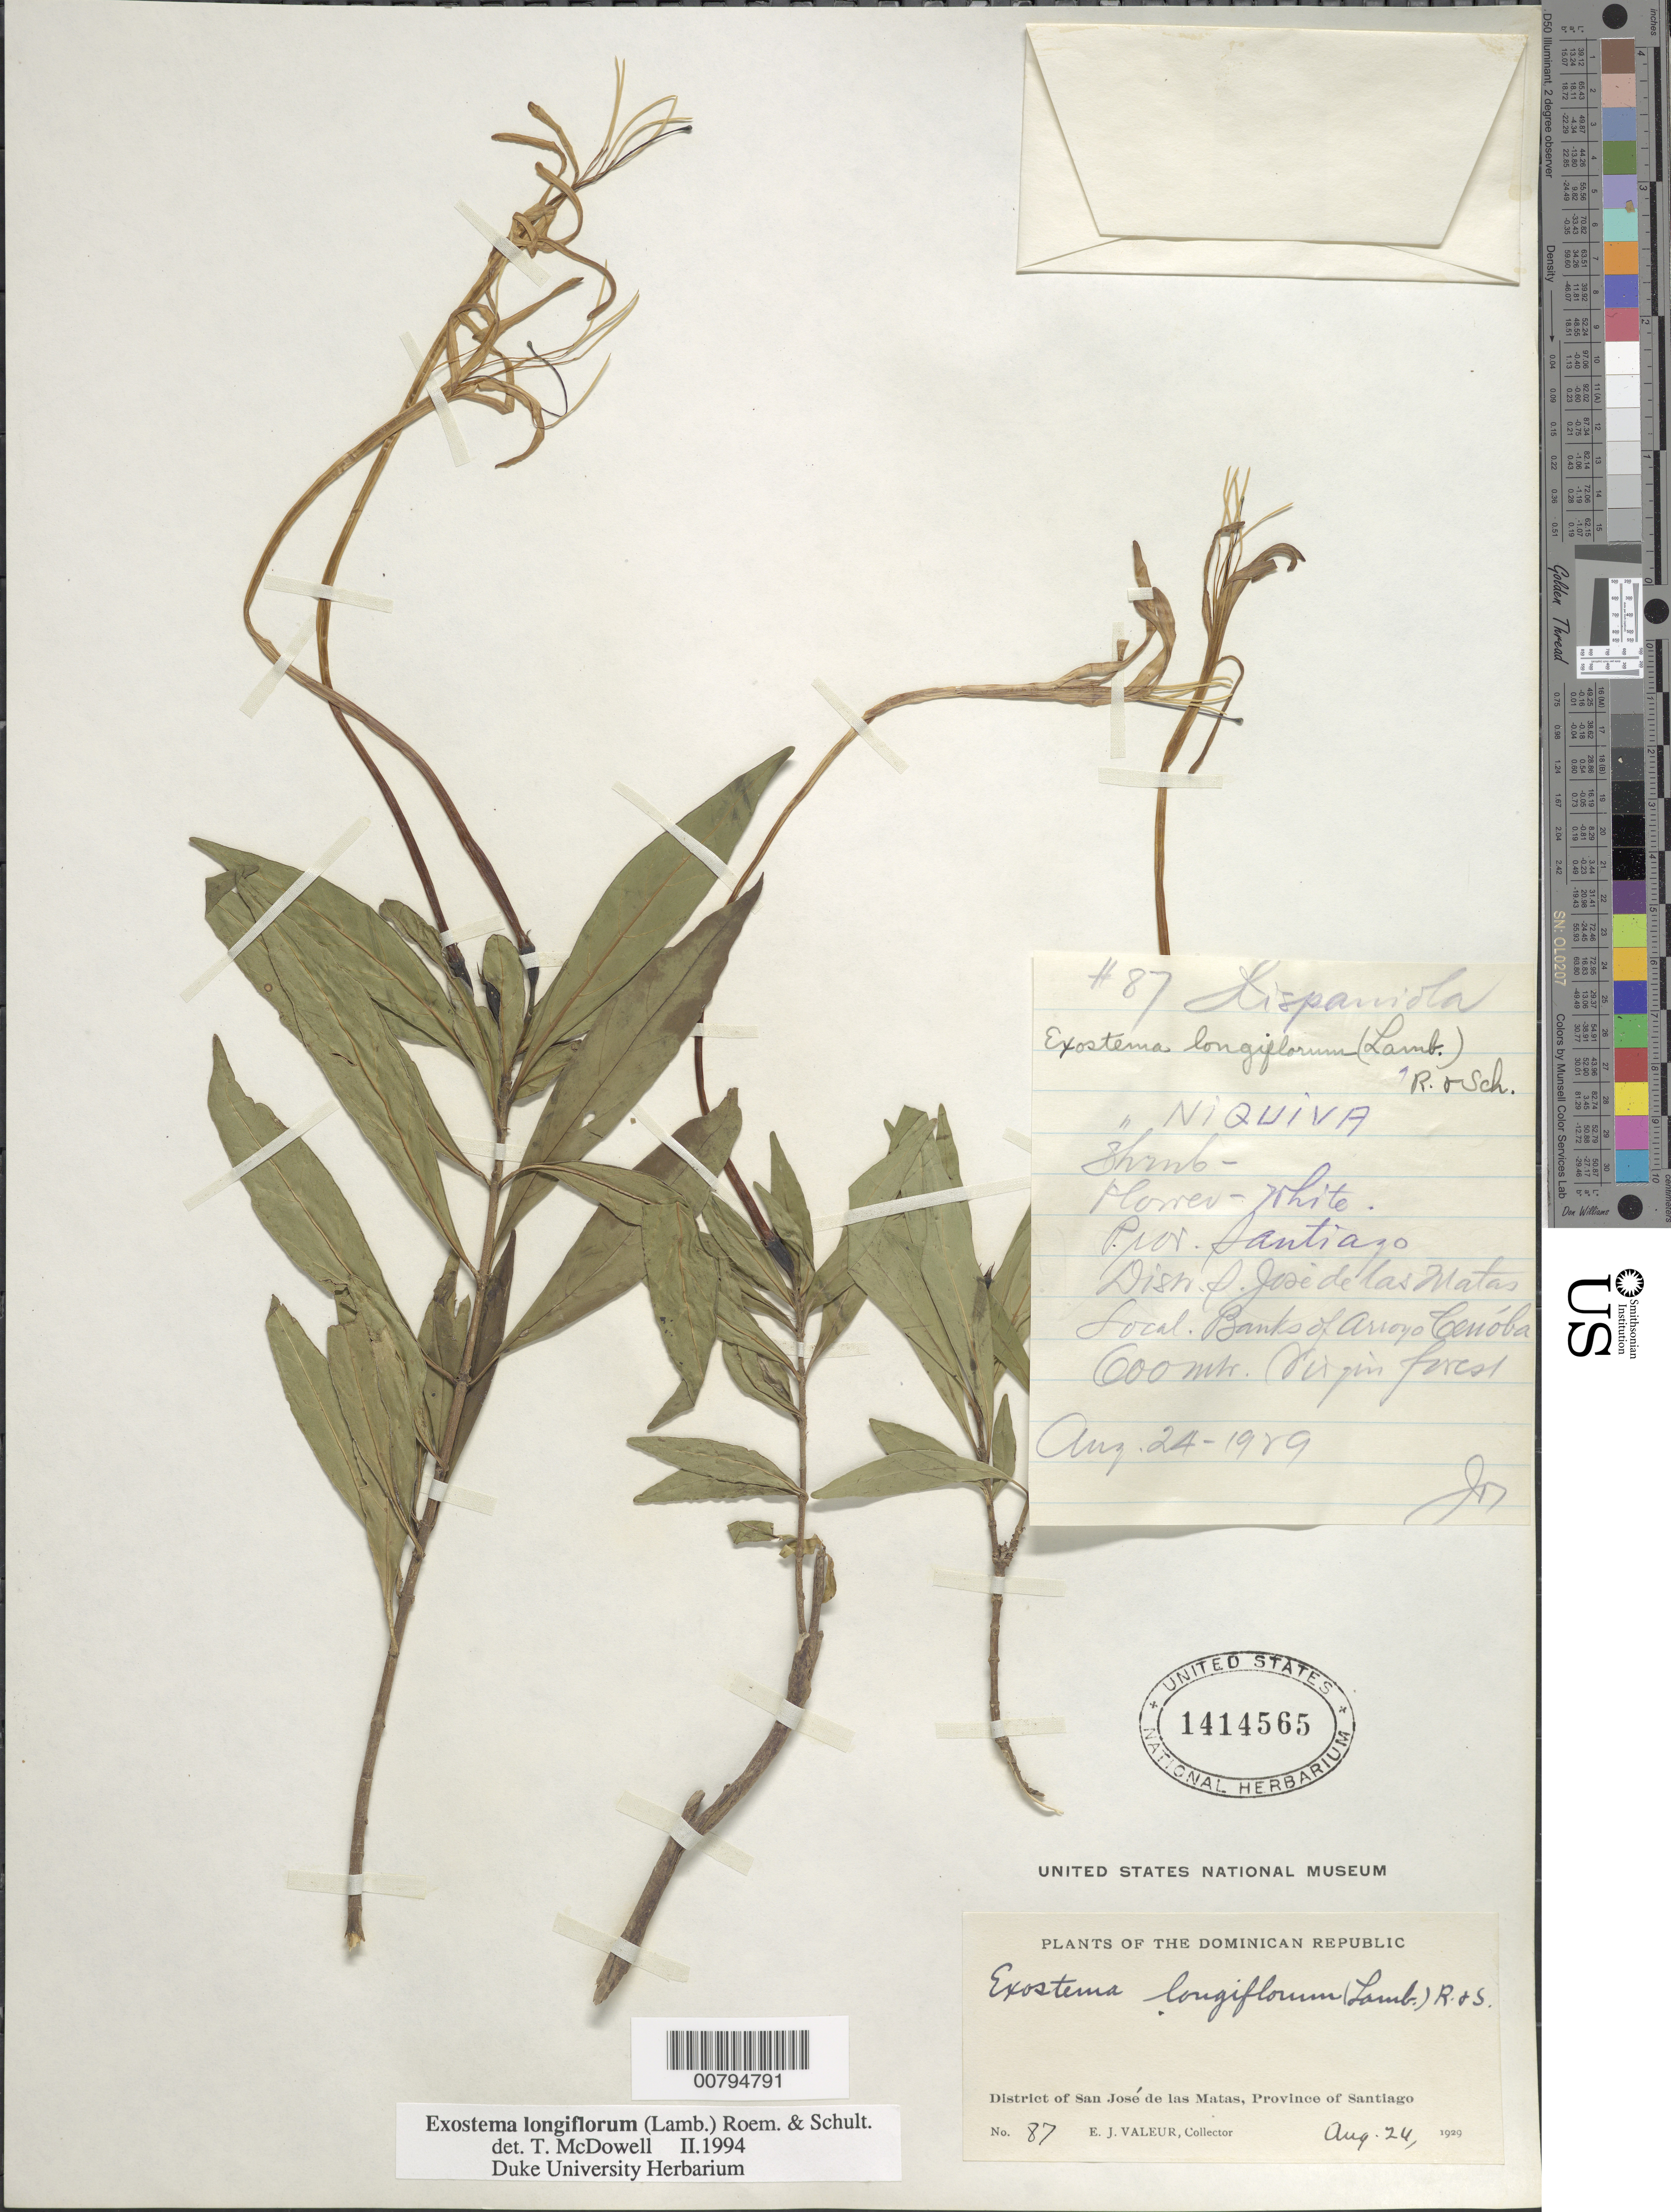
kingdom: Plantae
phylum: Tracheophyta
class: Magnoliopsida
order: Gentianales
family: Rubiaceae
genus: Exostema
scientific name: Exostema longiflorum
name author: (Lamb.) Roem. & Schult.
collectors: E. Valeur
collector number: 87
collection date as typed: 24 Aug 1929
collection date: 1929-08-24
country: Dominican Republic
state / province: Santiago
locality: Dist. San José de las Matas. Banks of Arroyo Cenoba.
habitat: Banks of arroyo. Virgin forest.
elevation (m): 600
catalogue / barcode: US 1414565